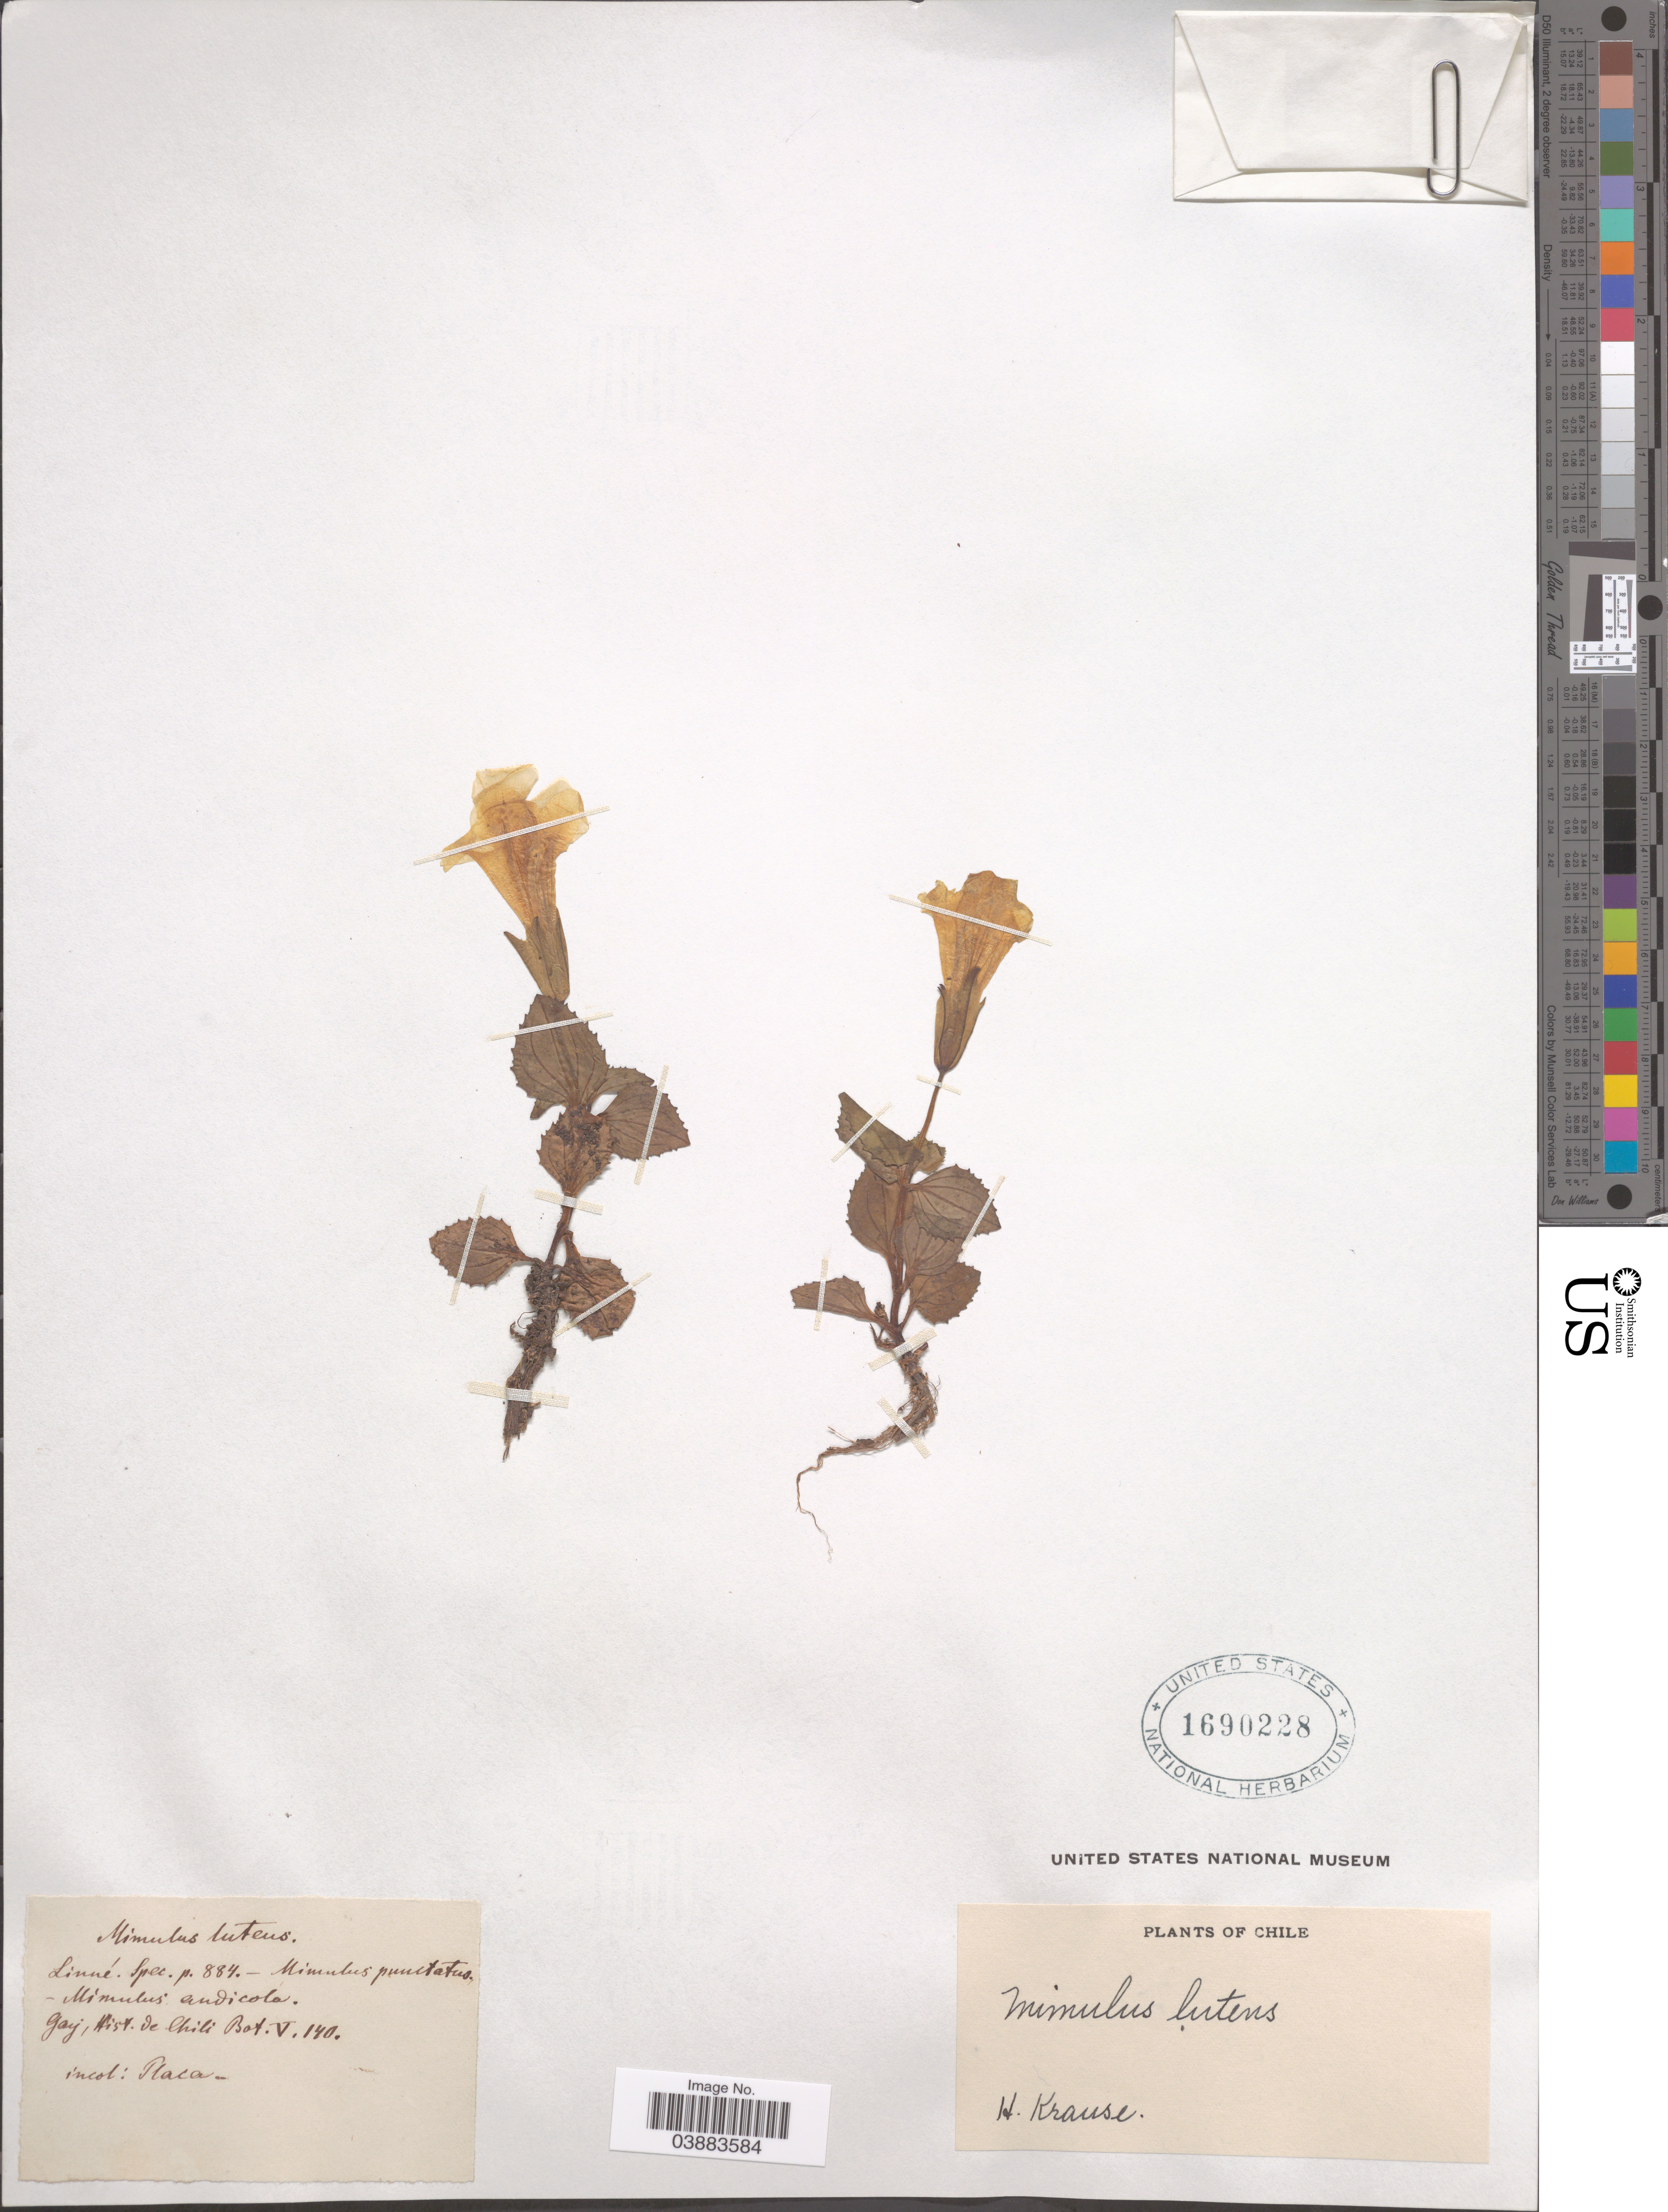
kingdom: Plantae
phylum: Tracheophyta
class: Magnoliopsida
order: Lamiales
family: Phrymaceae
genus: Mimulus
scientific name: Mimulus luteus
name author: L.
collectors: H. Krause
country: Chile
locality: Flaca. [unsure placement]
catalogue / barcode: US 1690228